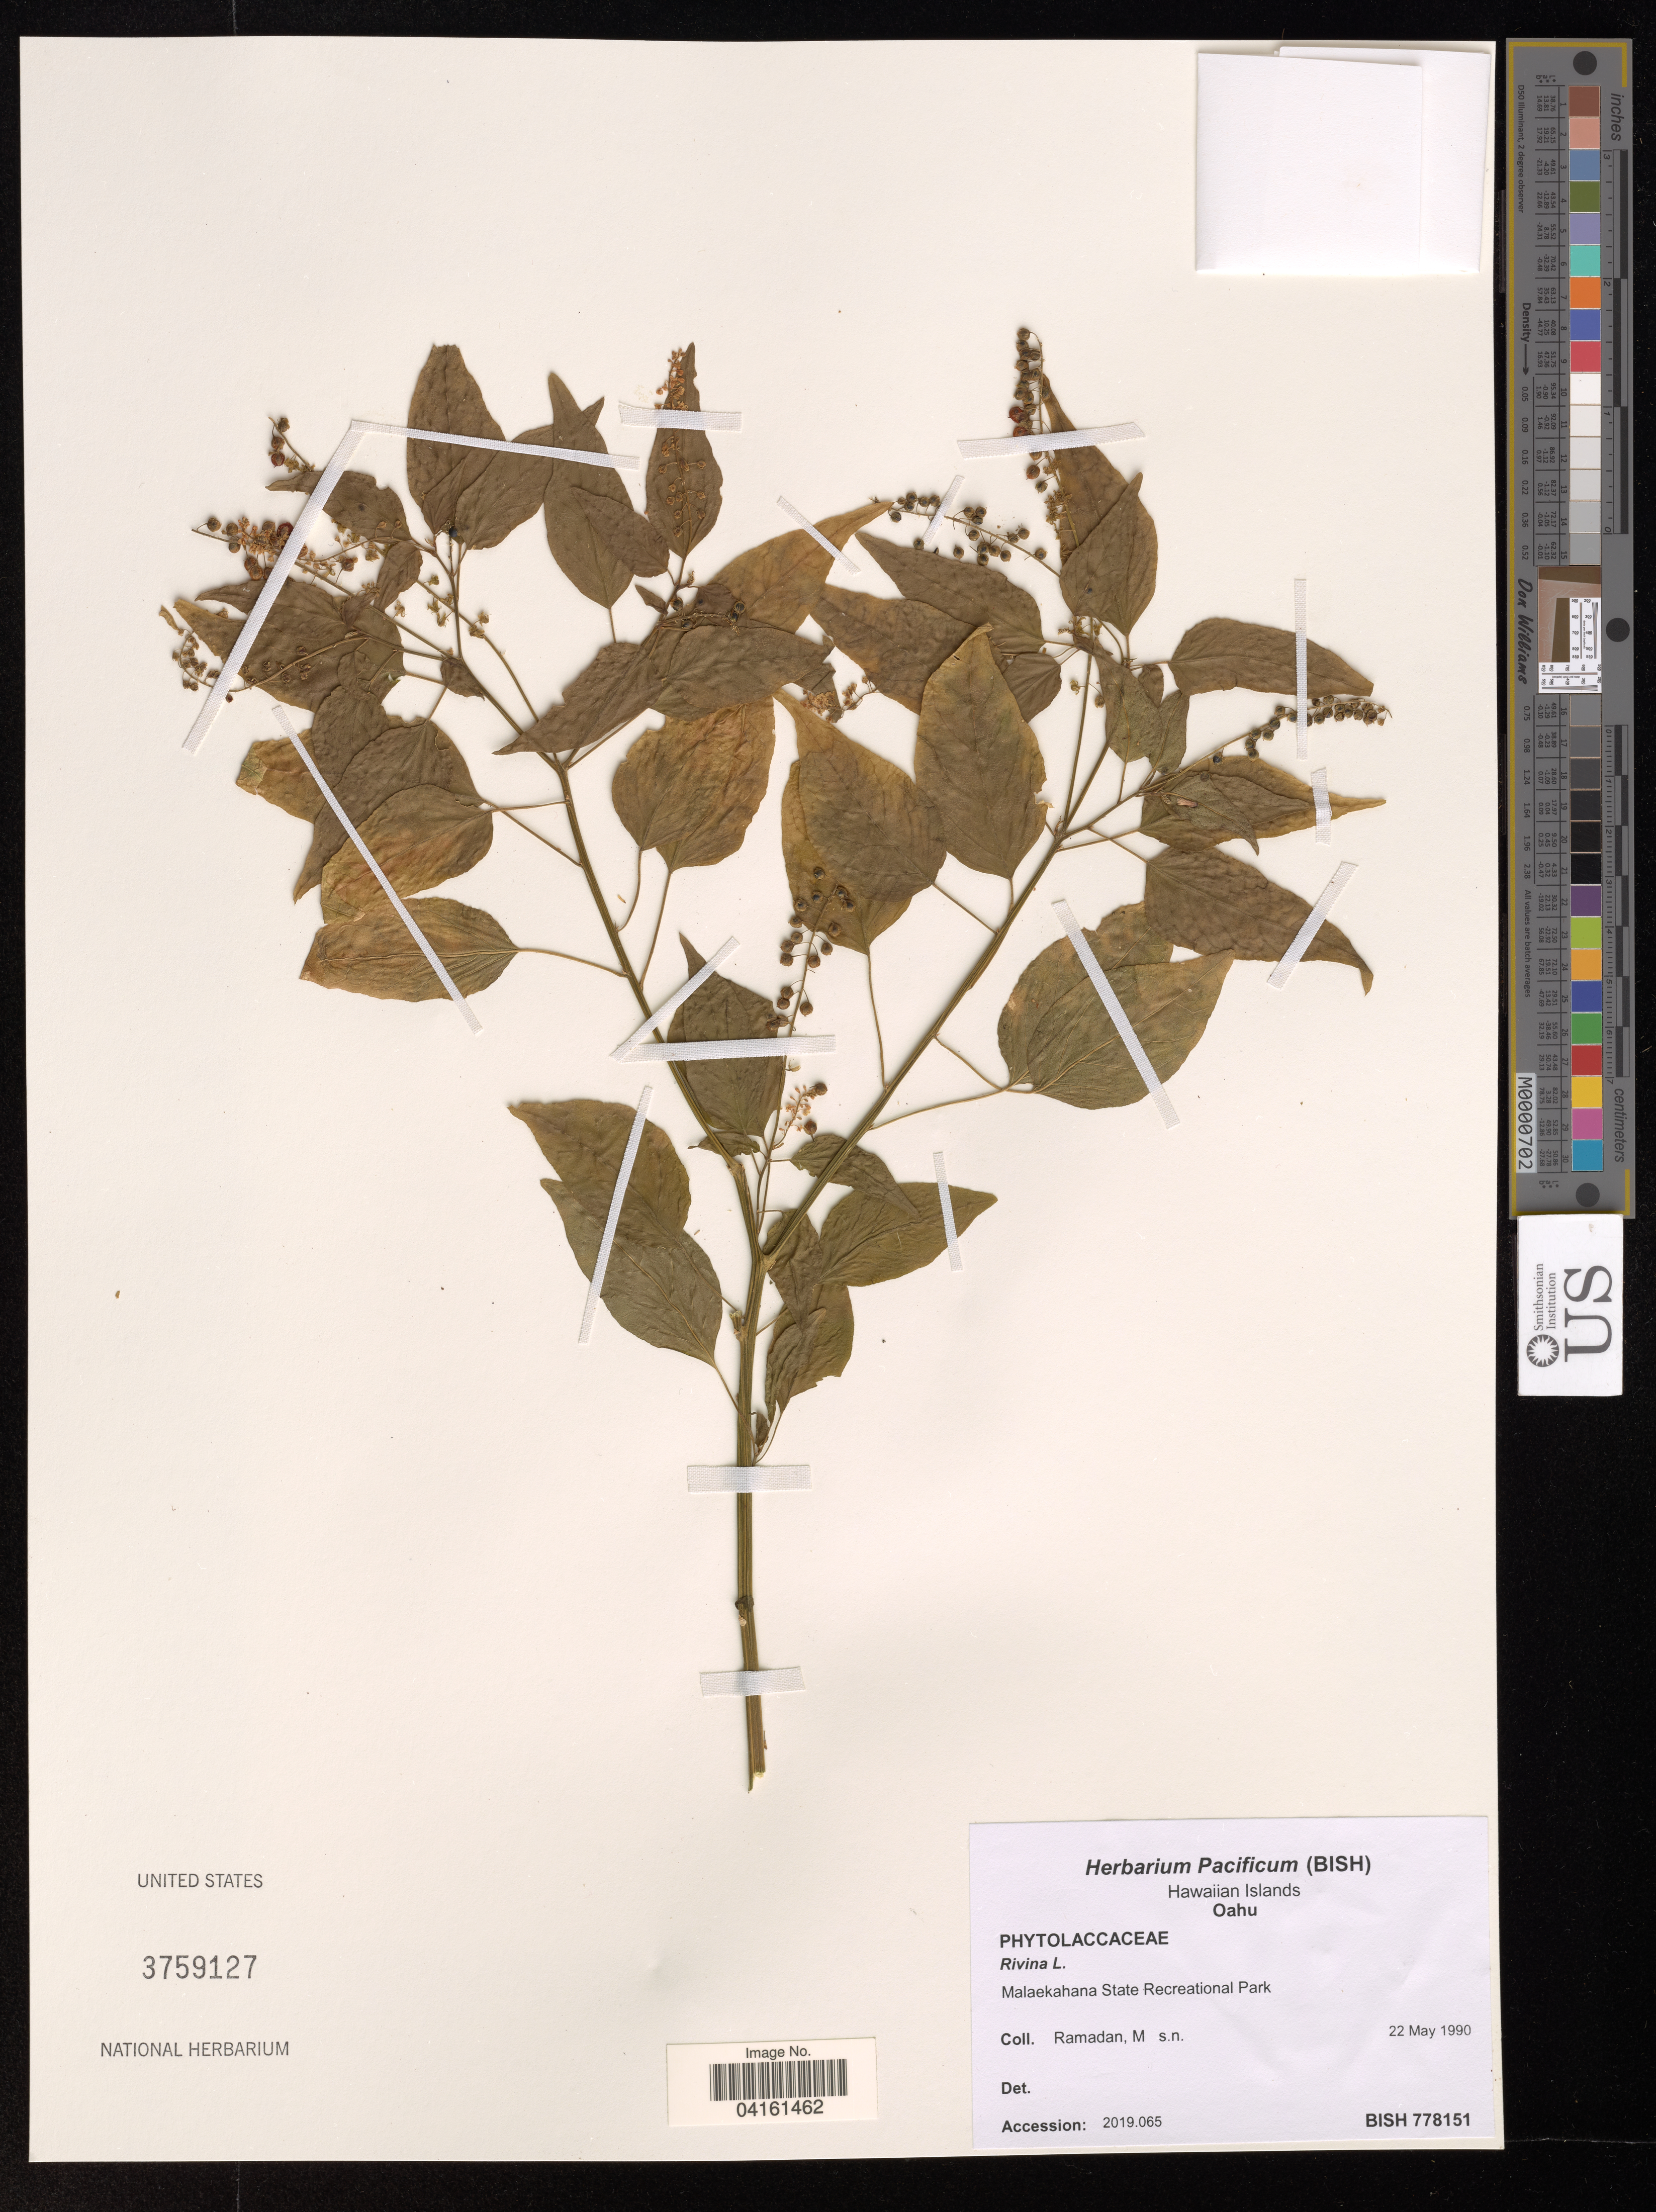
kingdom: Plantae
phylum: Tracheophyta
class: Magnoliopsida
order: Caryophyllales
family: Phytolaccaceae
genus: Rivina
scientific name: Rivina sp.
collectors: M. Ramadan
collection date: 1990-05-22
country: United States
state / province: Hawaii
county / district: Honolulu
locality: Oahu? Malaekahana State Recreational Park.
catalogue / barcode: US 3759127